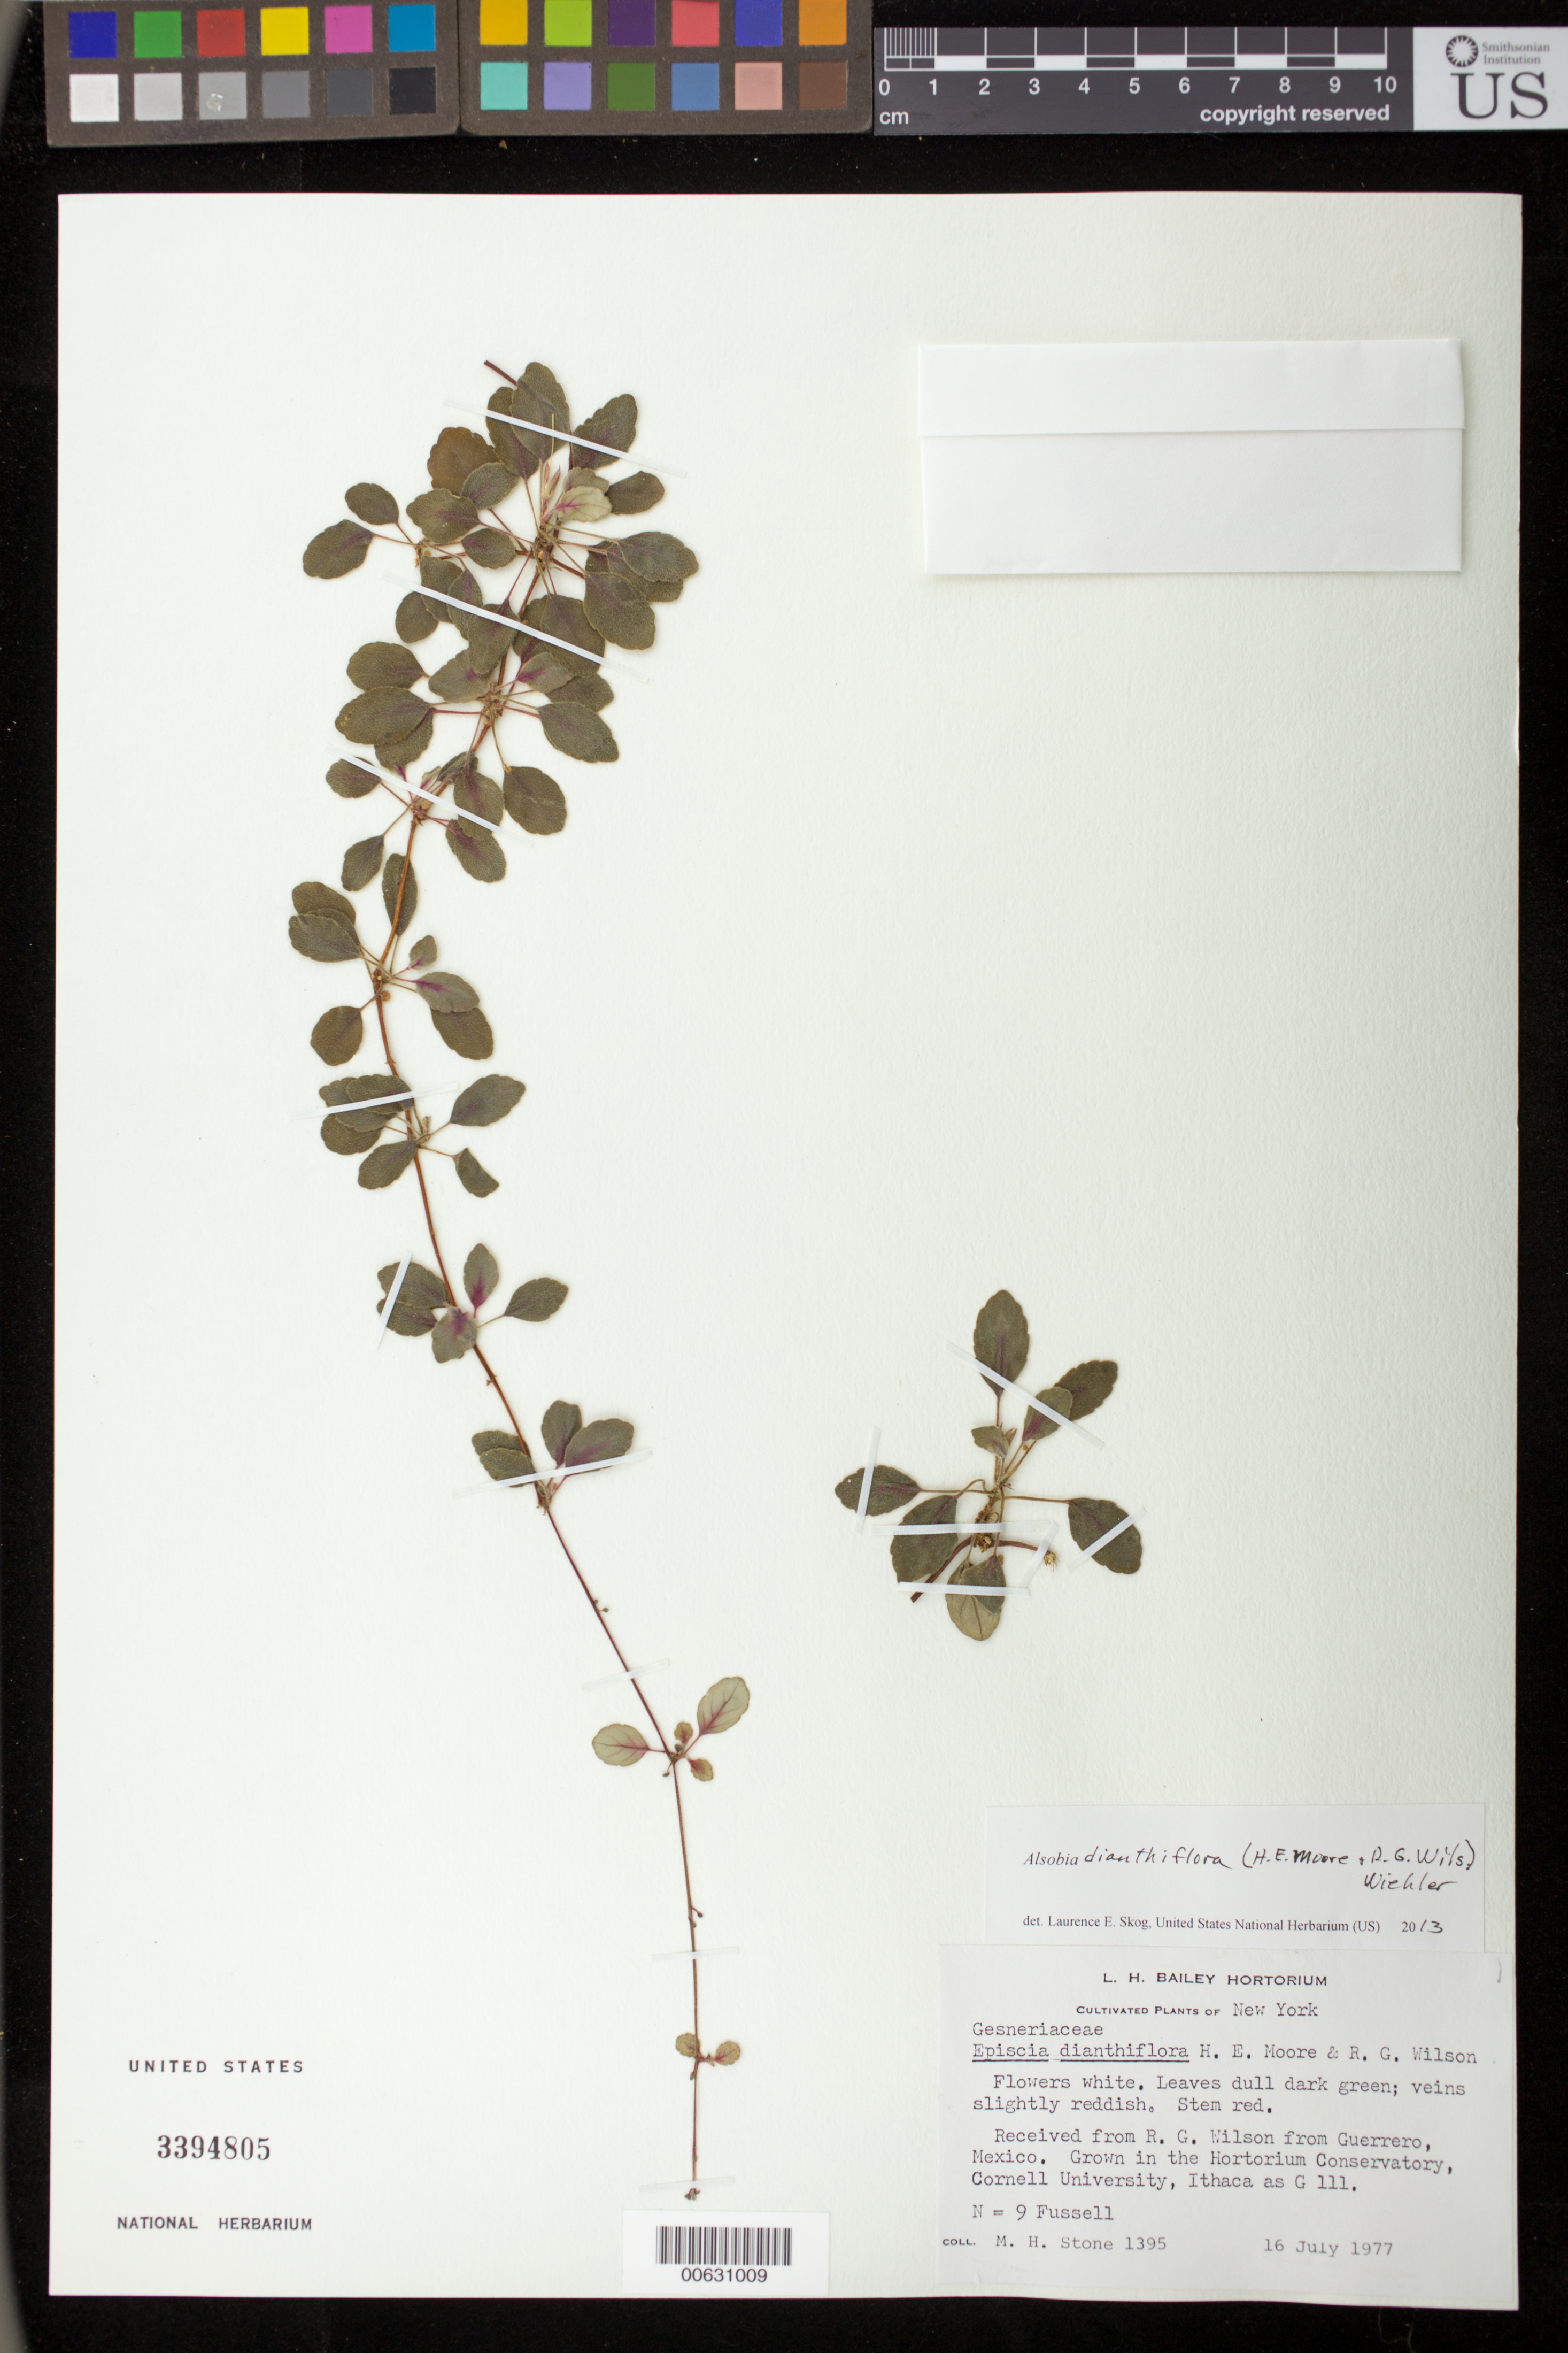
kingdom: Plantae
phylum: Tracheophyta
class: Magnoliopsida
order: Lamiales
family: Gesneriaceae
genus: Alsobia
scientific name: Alsobia dianthiflora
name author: (H.E. Moore & R.G. Wilson) Wiehler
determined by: Skog, Laurence E.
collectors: M. Stone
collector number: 1395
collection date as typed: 16 Jul 1977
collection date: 1977-07-16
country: Mexico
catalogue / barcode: US 3394805